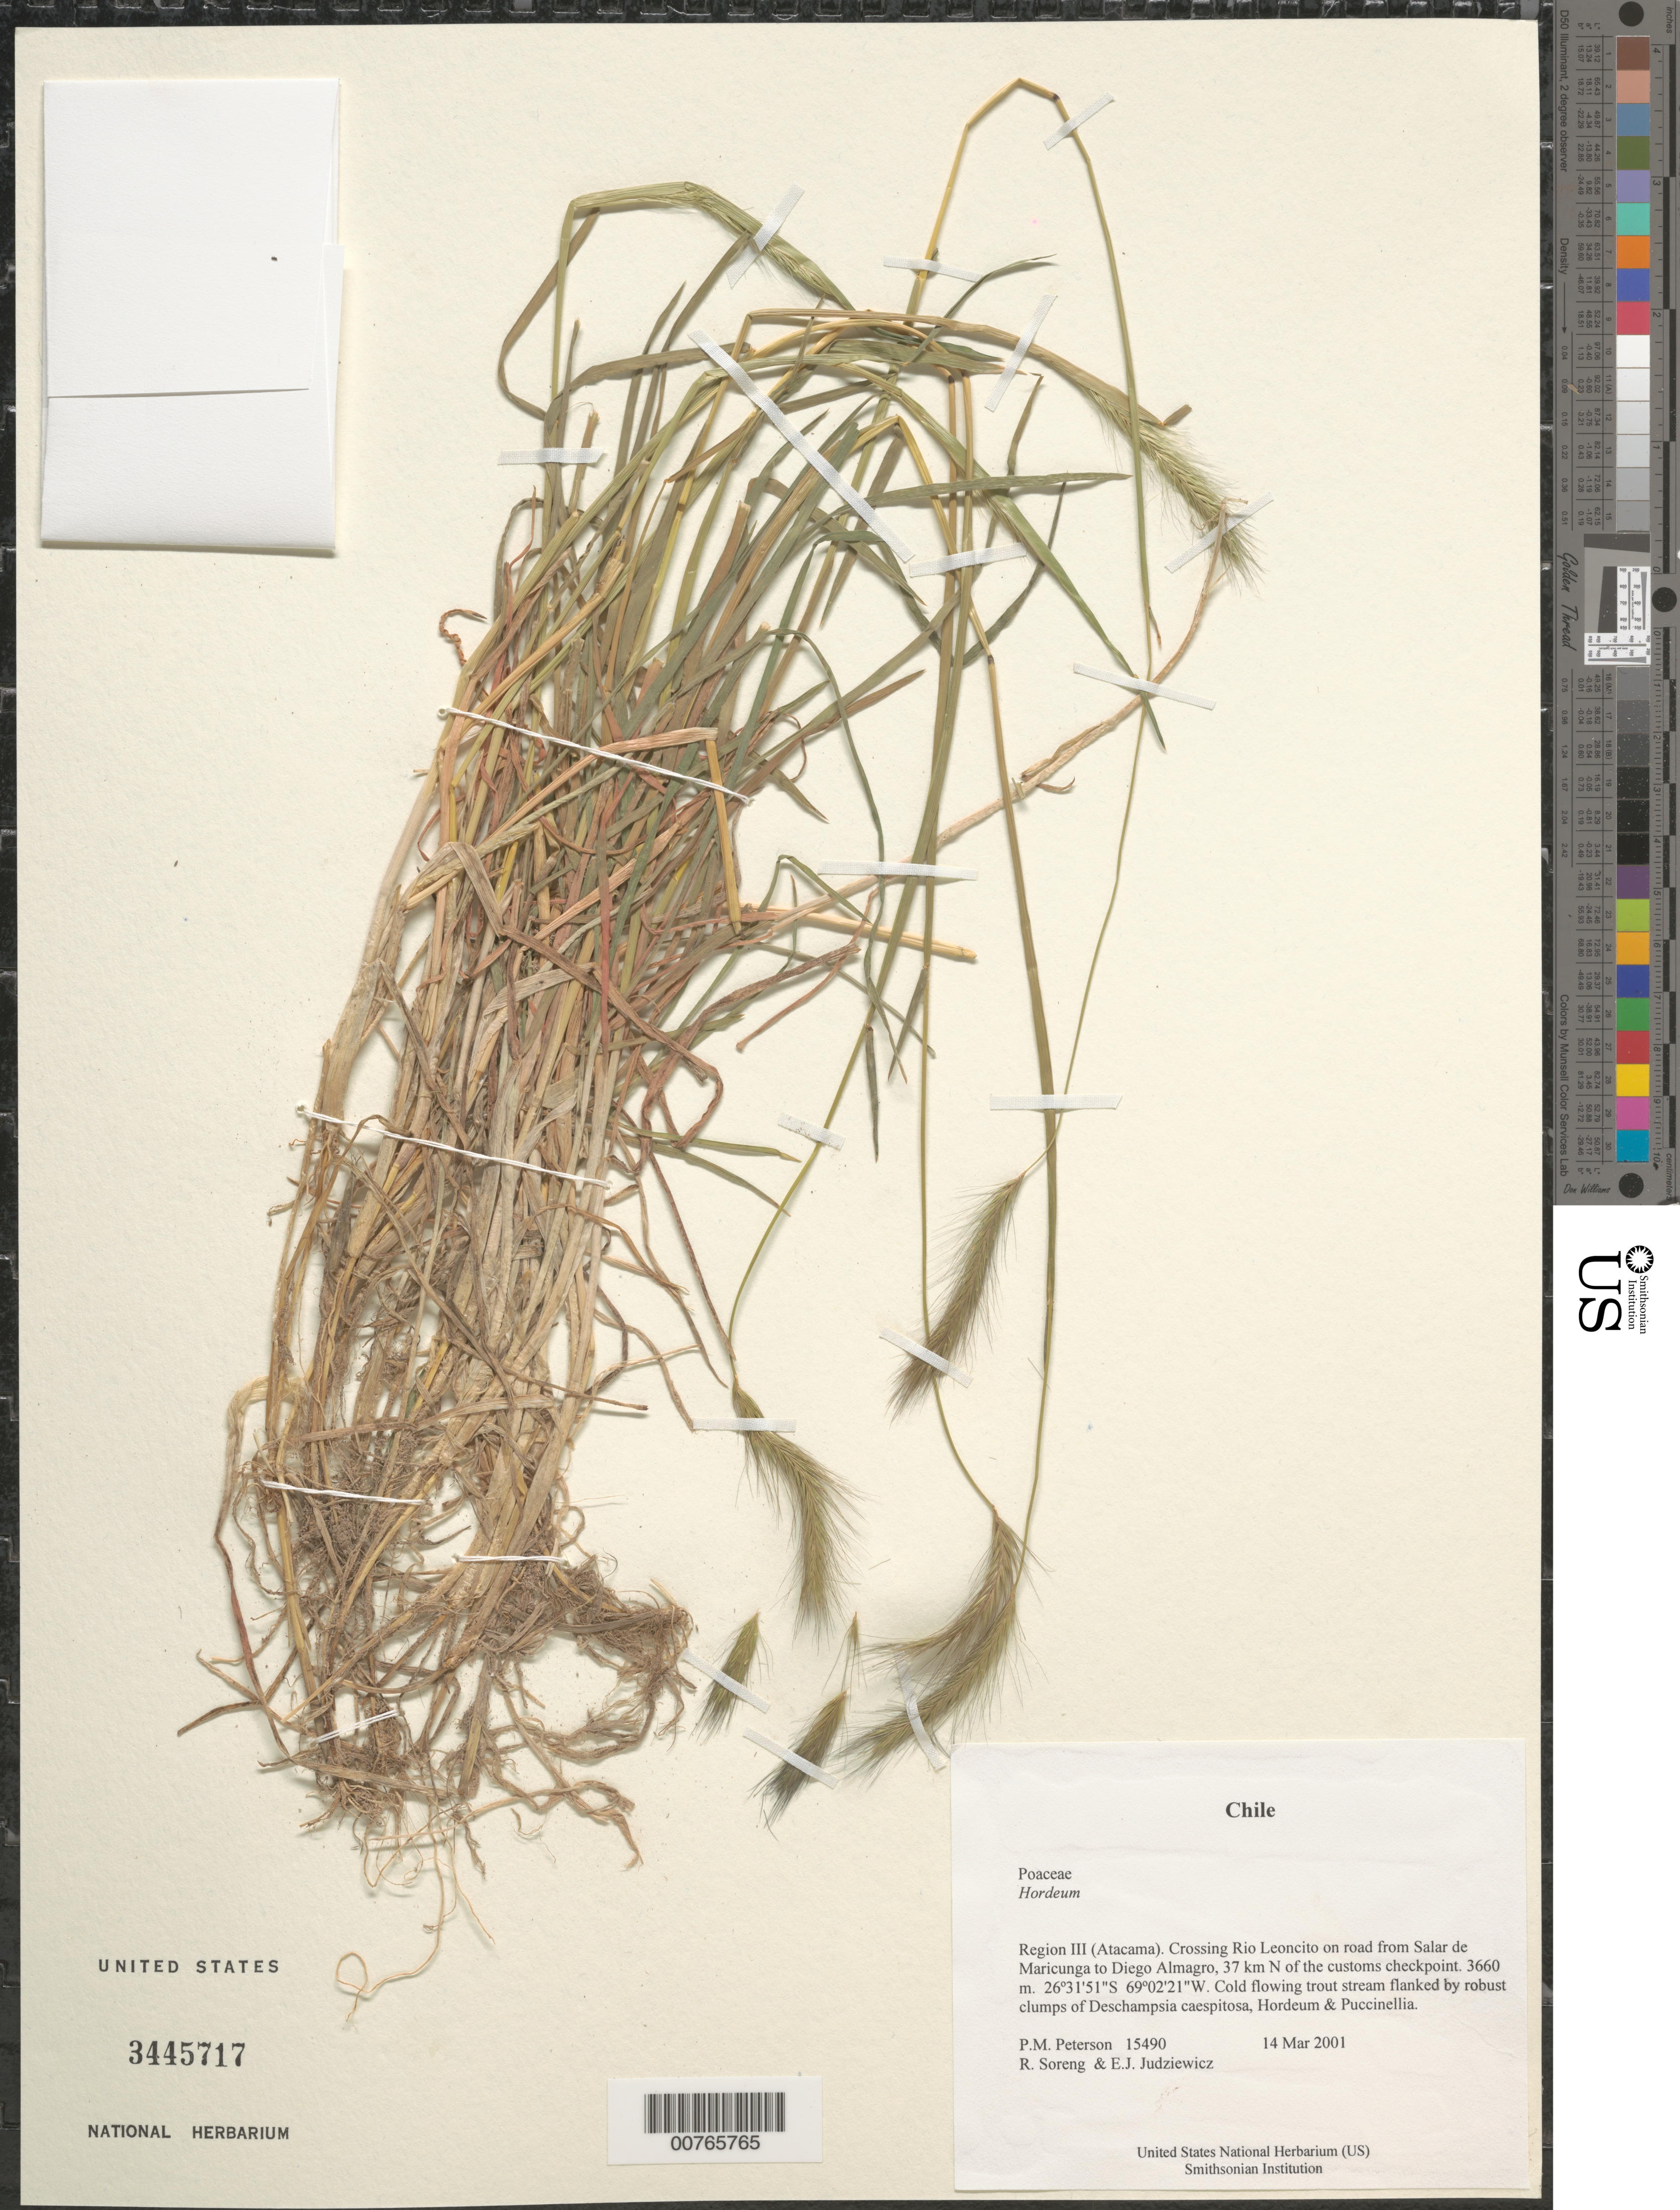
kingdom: Plantae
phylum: Tracheophyta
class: Liliopsida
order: Poales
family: Poaceae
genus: Hordeum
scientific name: Hordeum sp.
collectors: P. M. Peterson, R. J. Soreng & E. J. Judziewicz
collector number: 15490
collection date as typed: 14 Mar 2001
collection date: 2001-03-14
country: Chile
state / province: Atacama (III)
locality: Crossing Rio Leoncito on road from Salar de Maricunga to Diego Almagro, 37 km N of the customs checkpoint.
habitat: Cold flowing trout stream flanked by robust clumps of Deschampsia caespitosa, Hordeum & Puccinellia.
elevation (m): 3660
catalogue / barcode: US 3445717